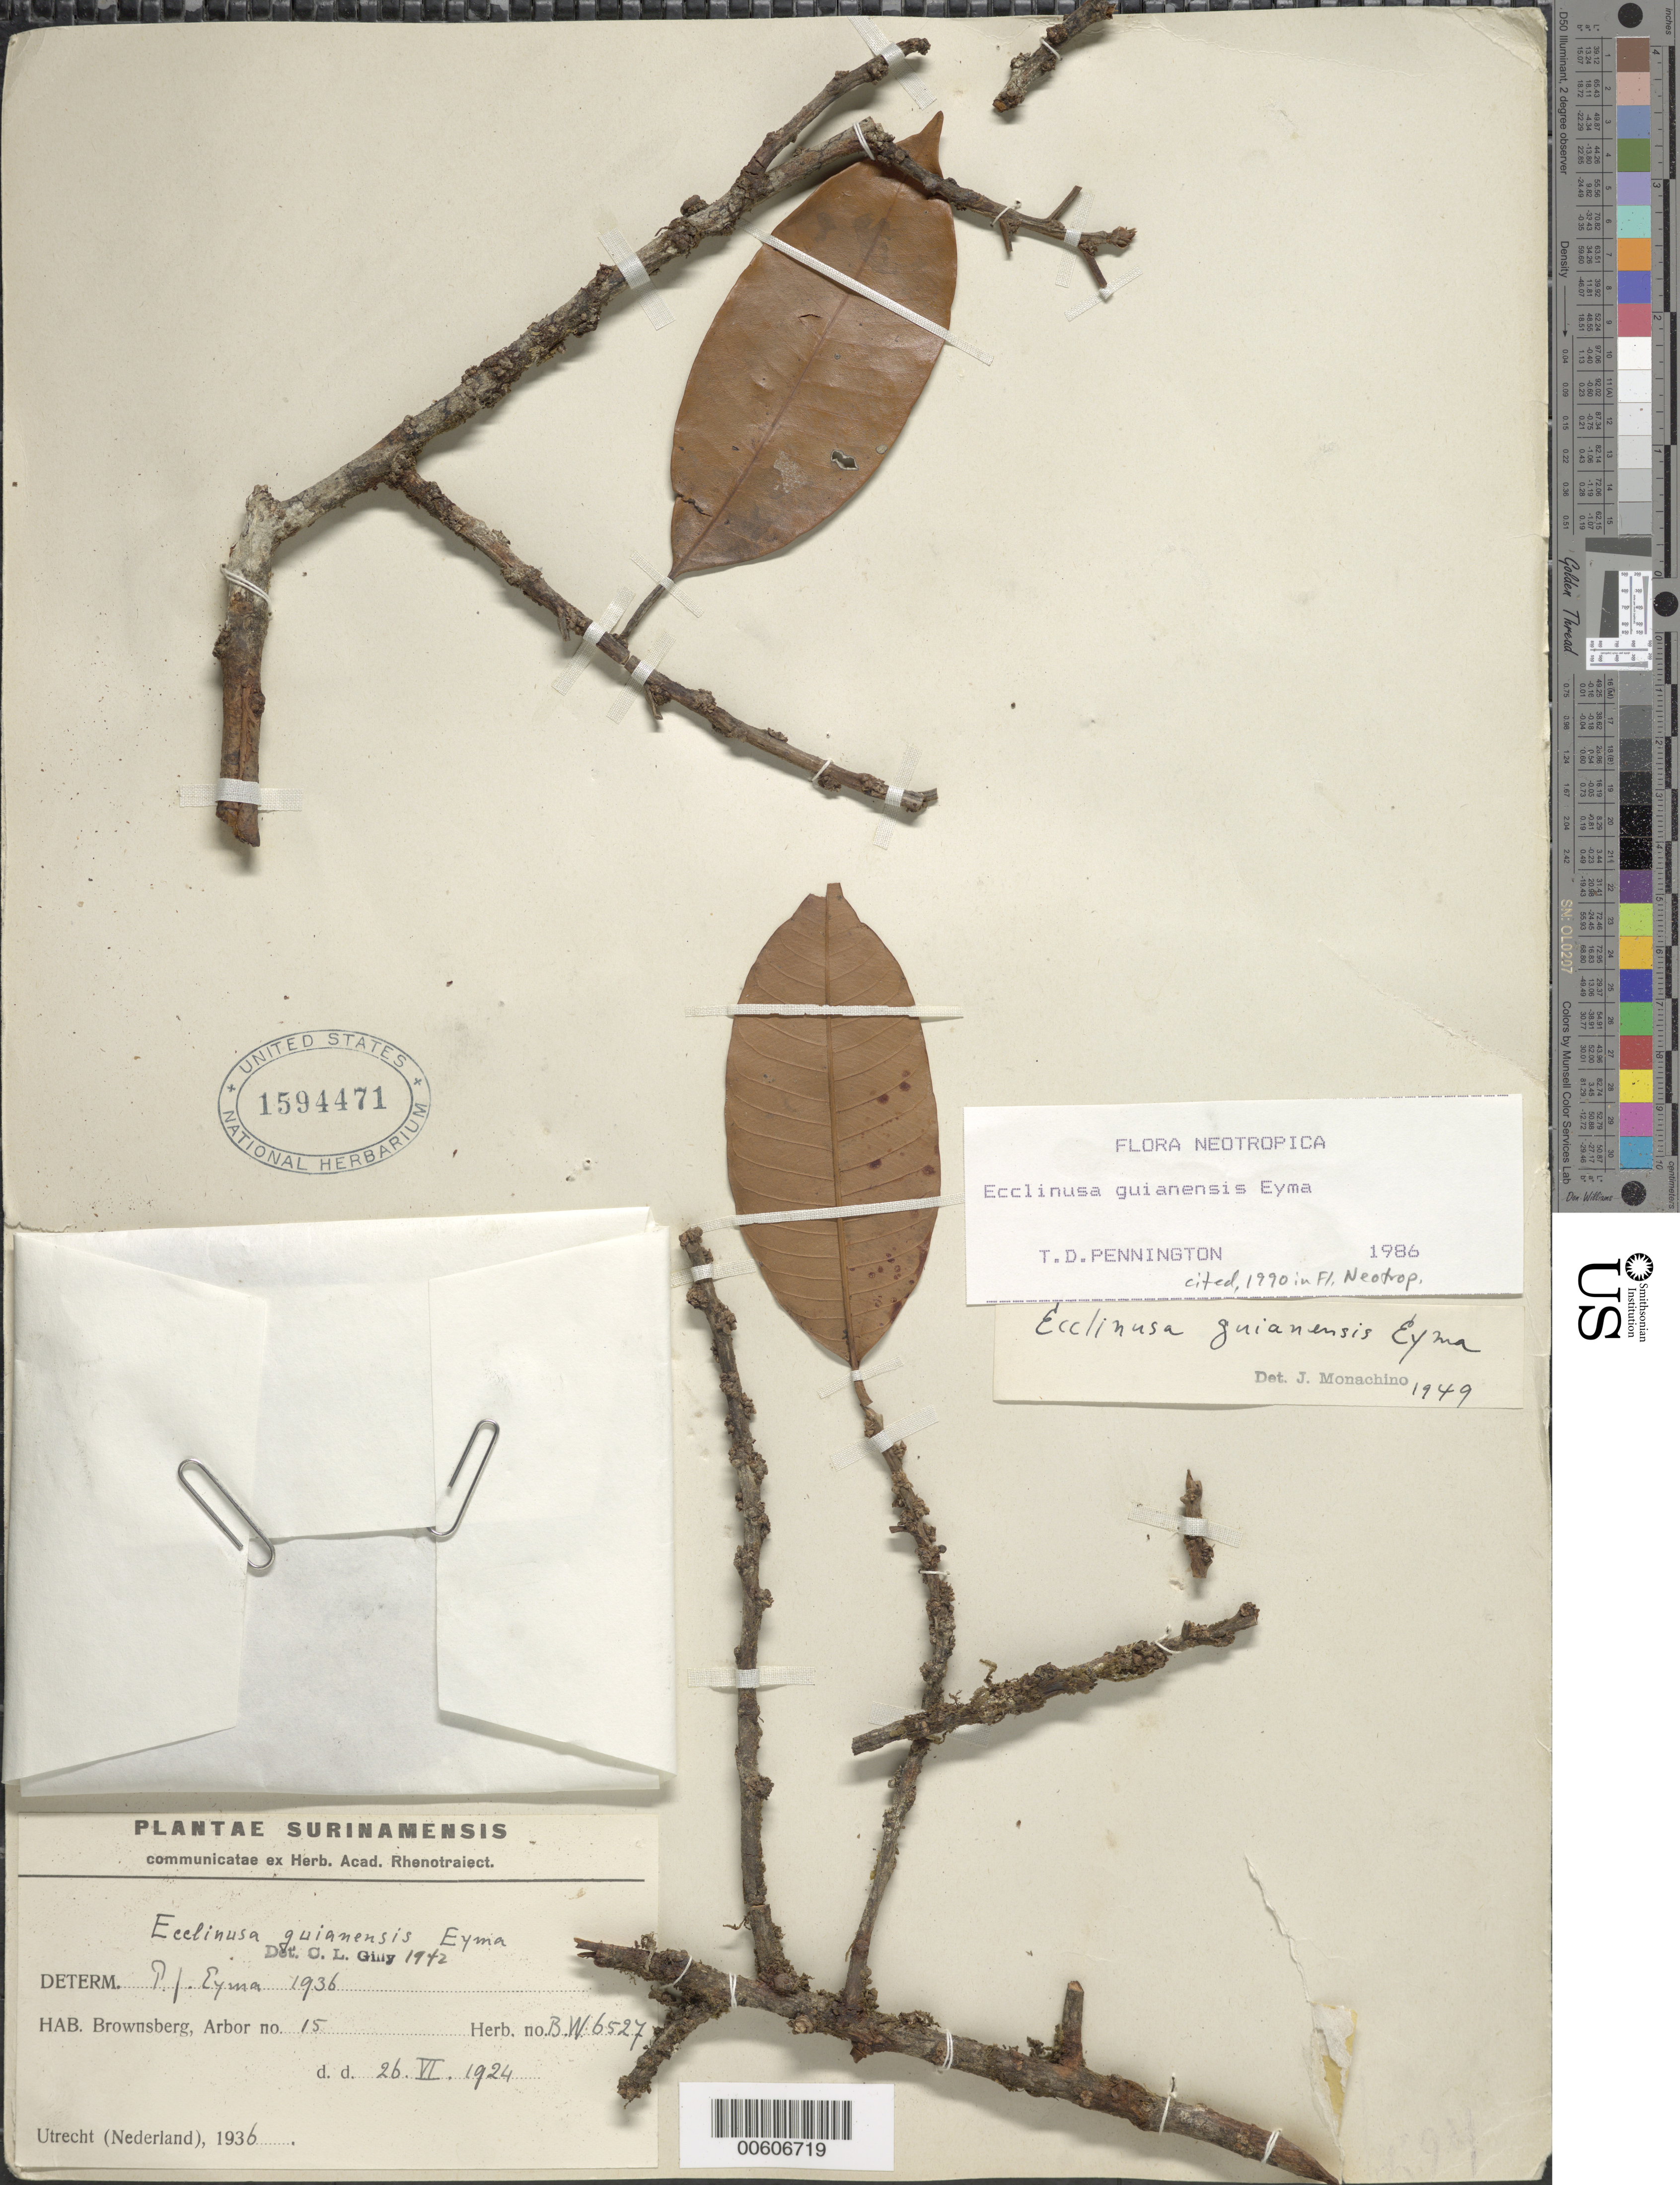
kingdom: Plantae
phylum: Tracheophyta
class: Magnoliopsida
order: Ericales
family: Sapotaceae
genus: Ecclinusa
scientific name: Ecclinusa guianensis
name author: Eyma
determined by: Pennington, T. D., (K)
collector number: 6527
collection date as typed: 26-Jun-24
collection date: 1924-06-26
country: Suriname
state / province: Brokopondo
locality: Brownsberg, Forest Reserve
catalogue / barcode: US 1594471